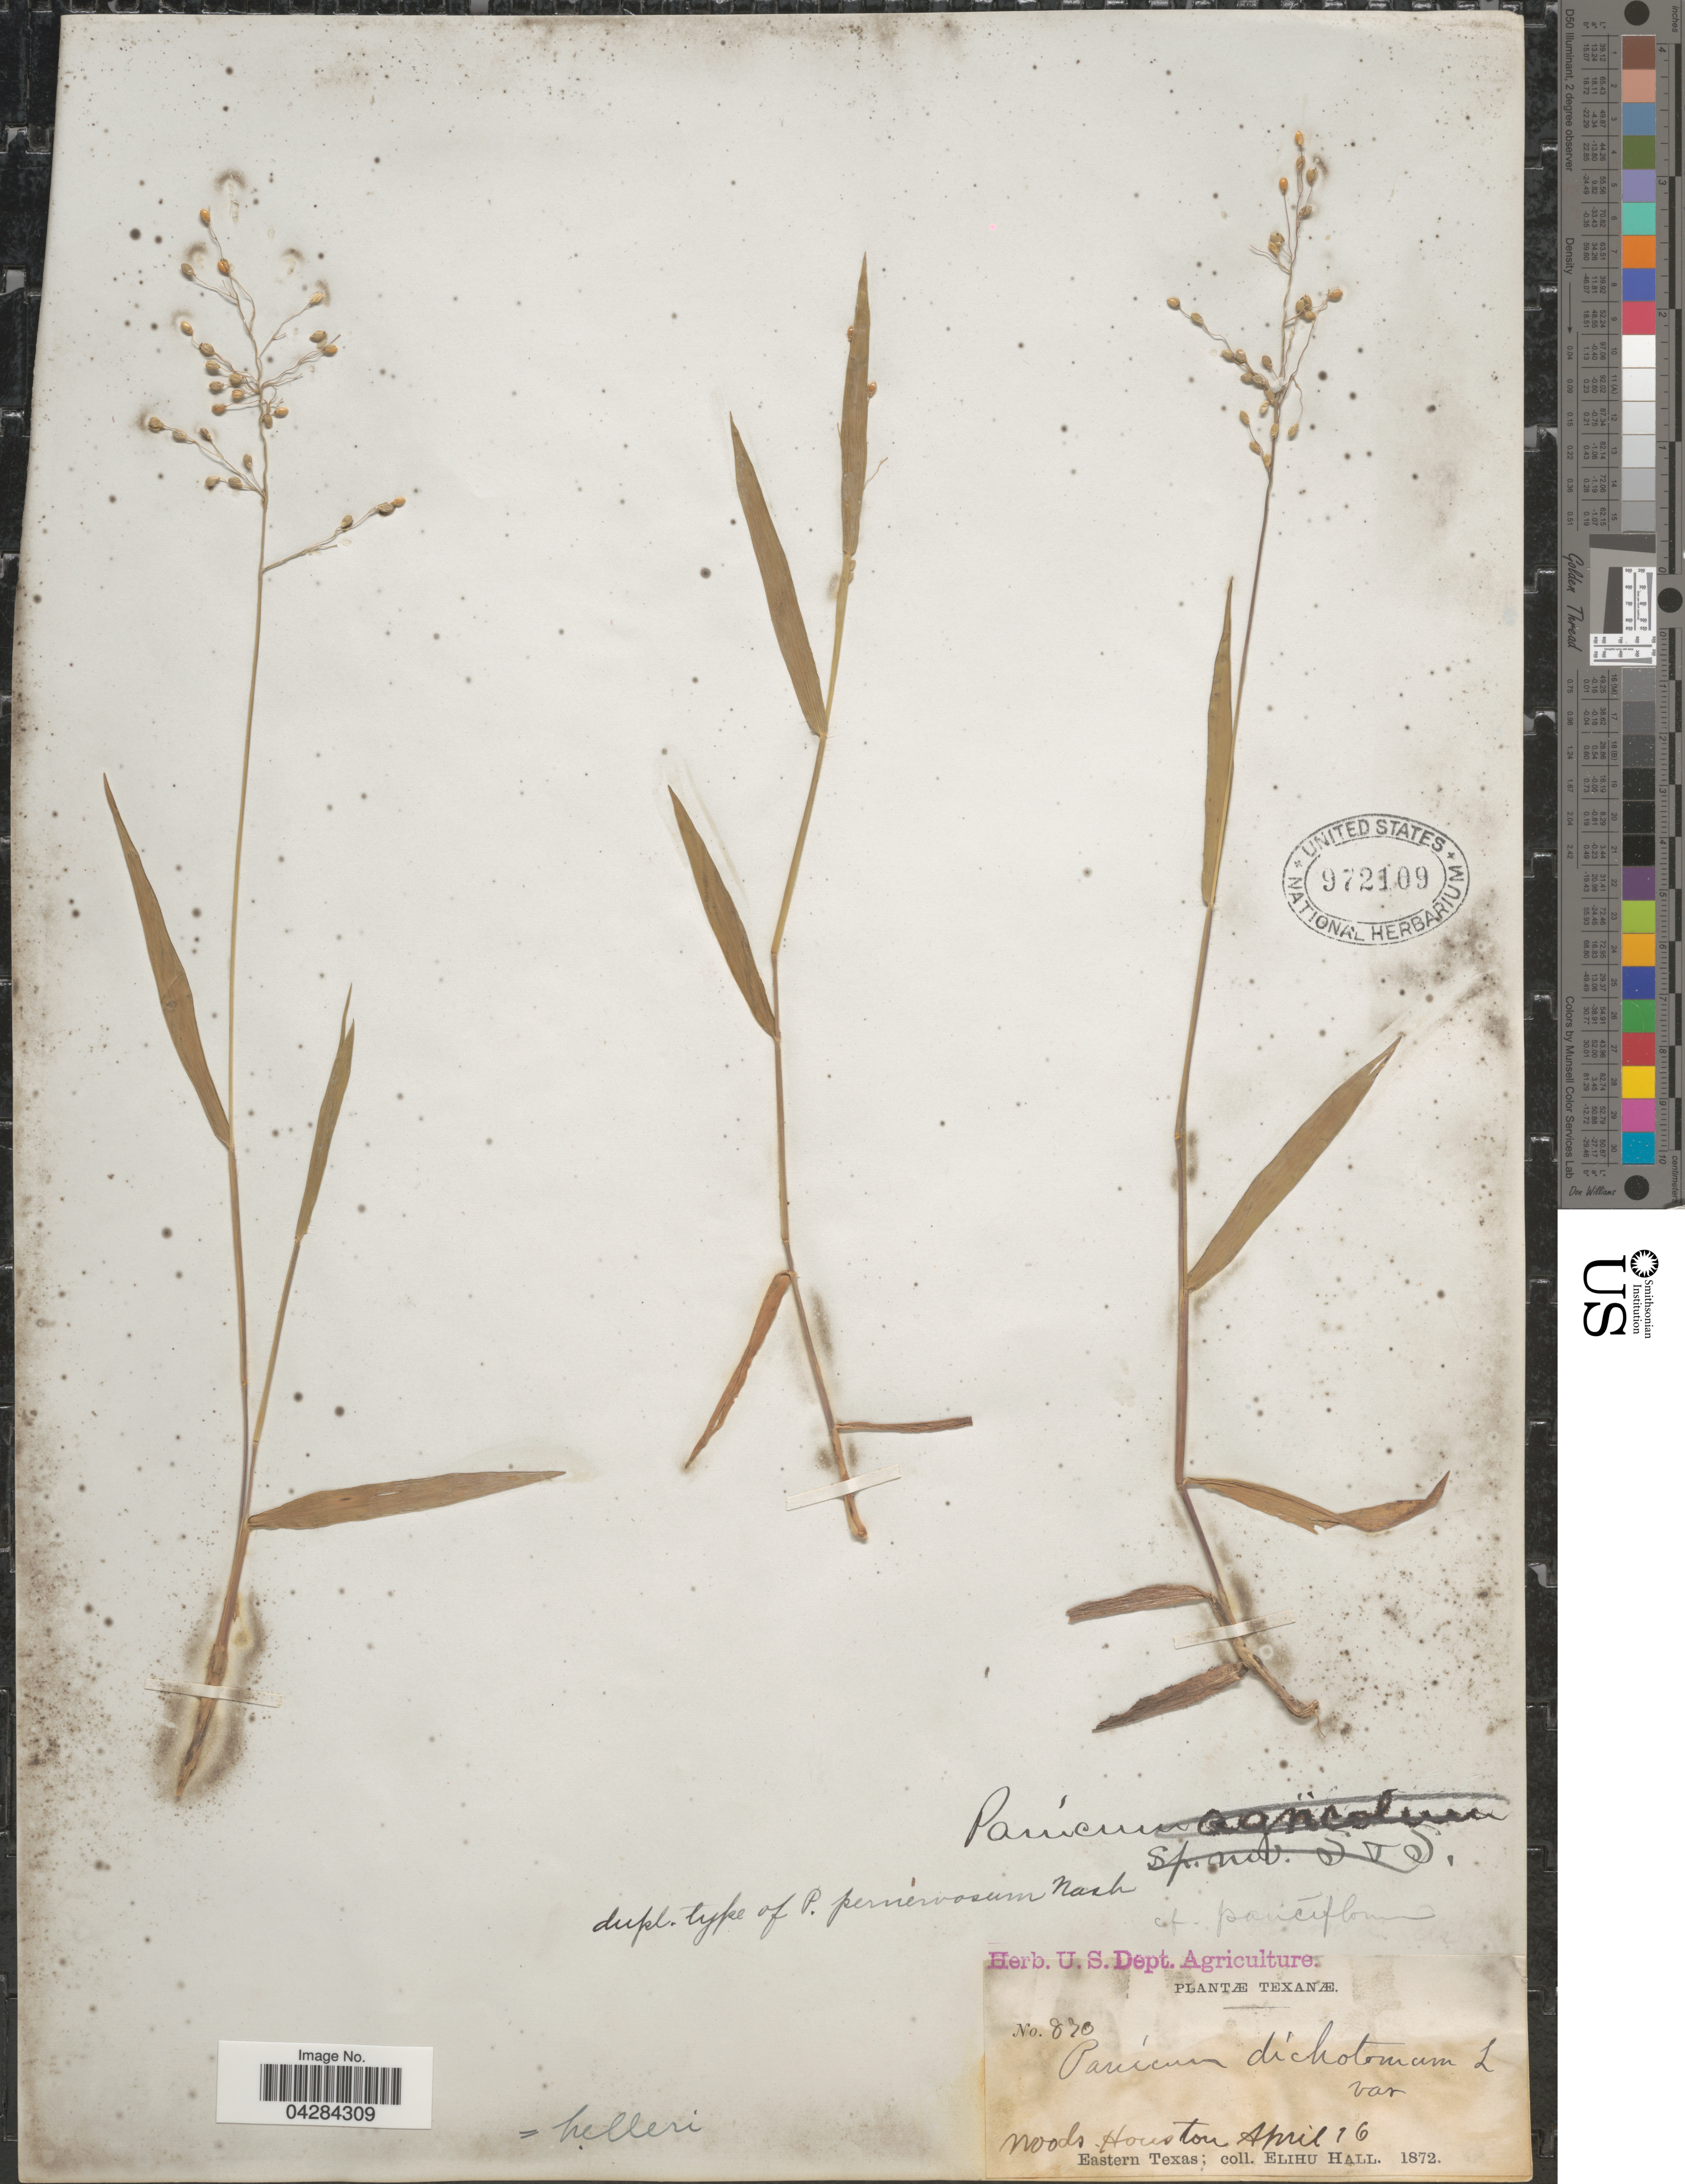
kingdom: Plantae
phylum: Tracheophyta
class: Liliopsida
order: Poales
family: Poaceae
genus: Dichanthelium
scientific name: Dichanthelium oligosanthes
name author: (Schult.) Gould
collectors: E. Hall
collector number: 870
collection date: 1872-04-16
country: United States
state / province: Texas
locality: Woods Houston. Eastern Texas.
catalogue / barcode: US 972109